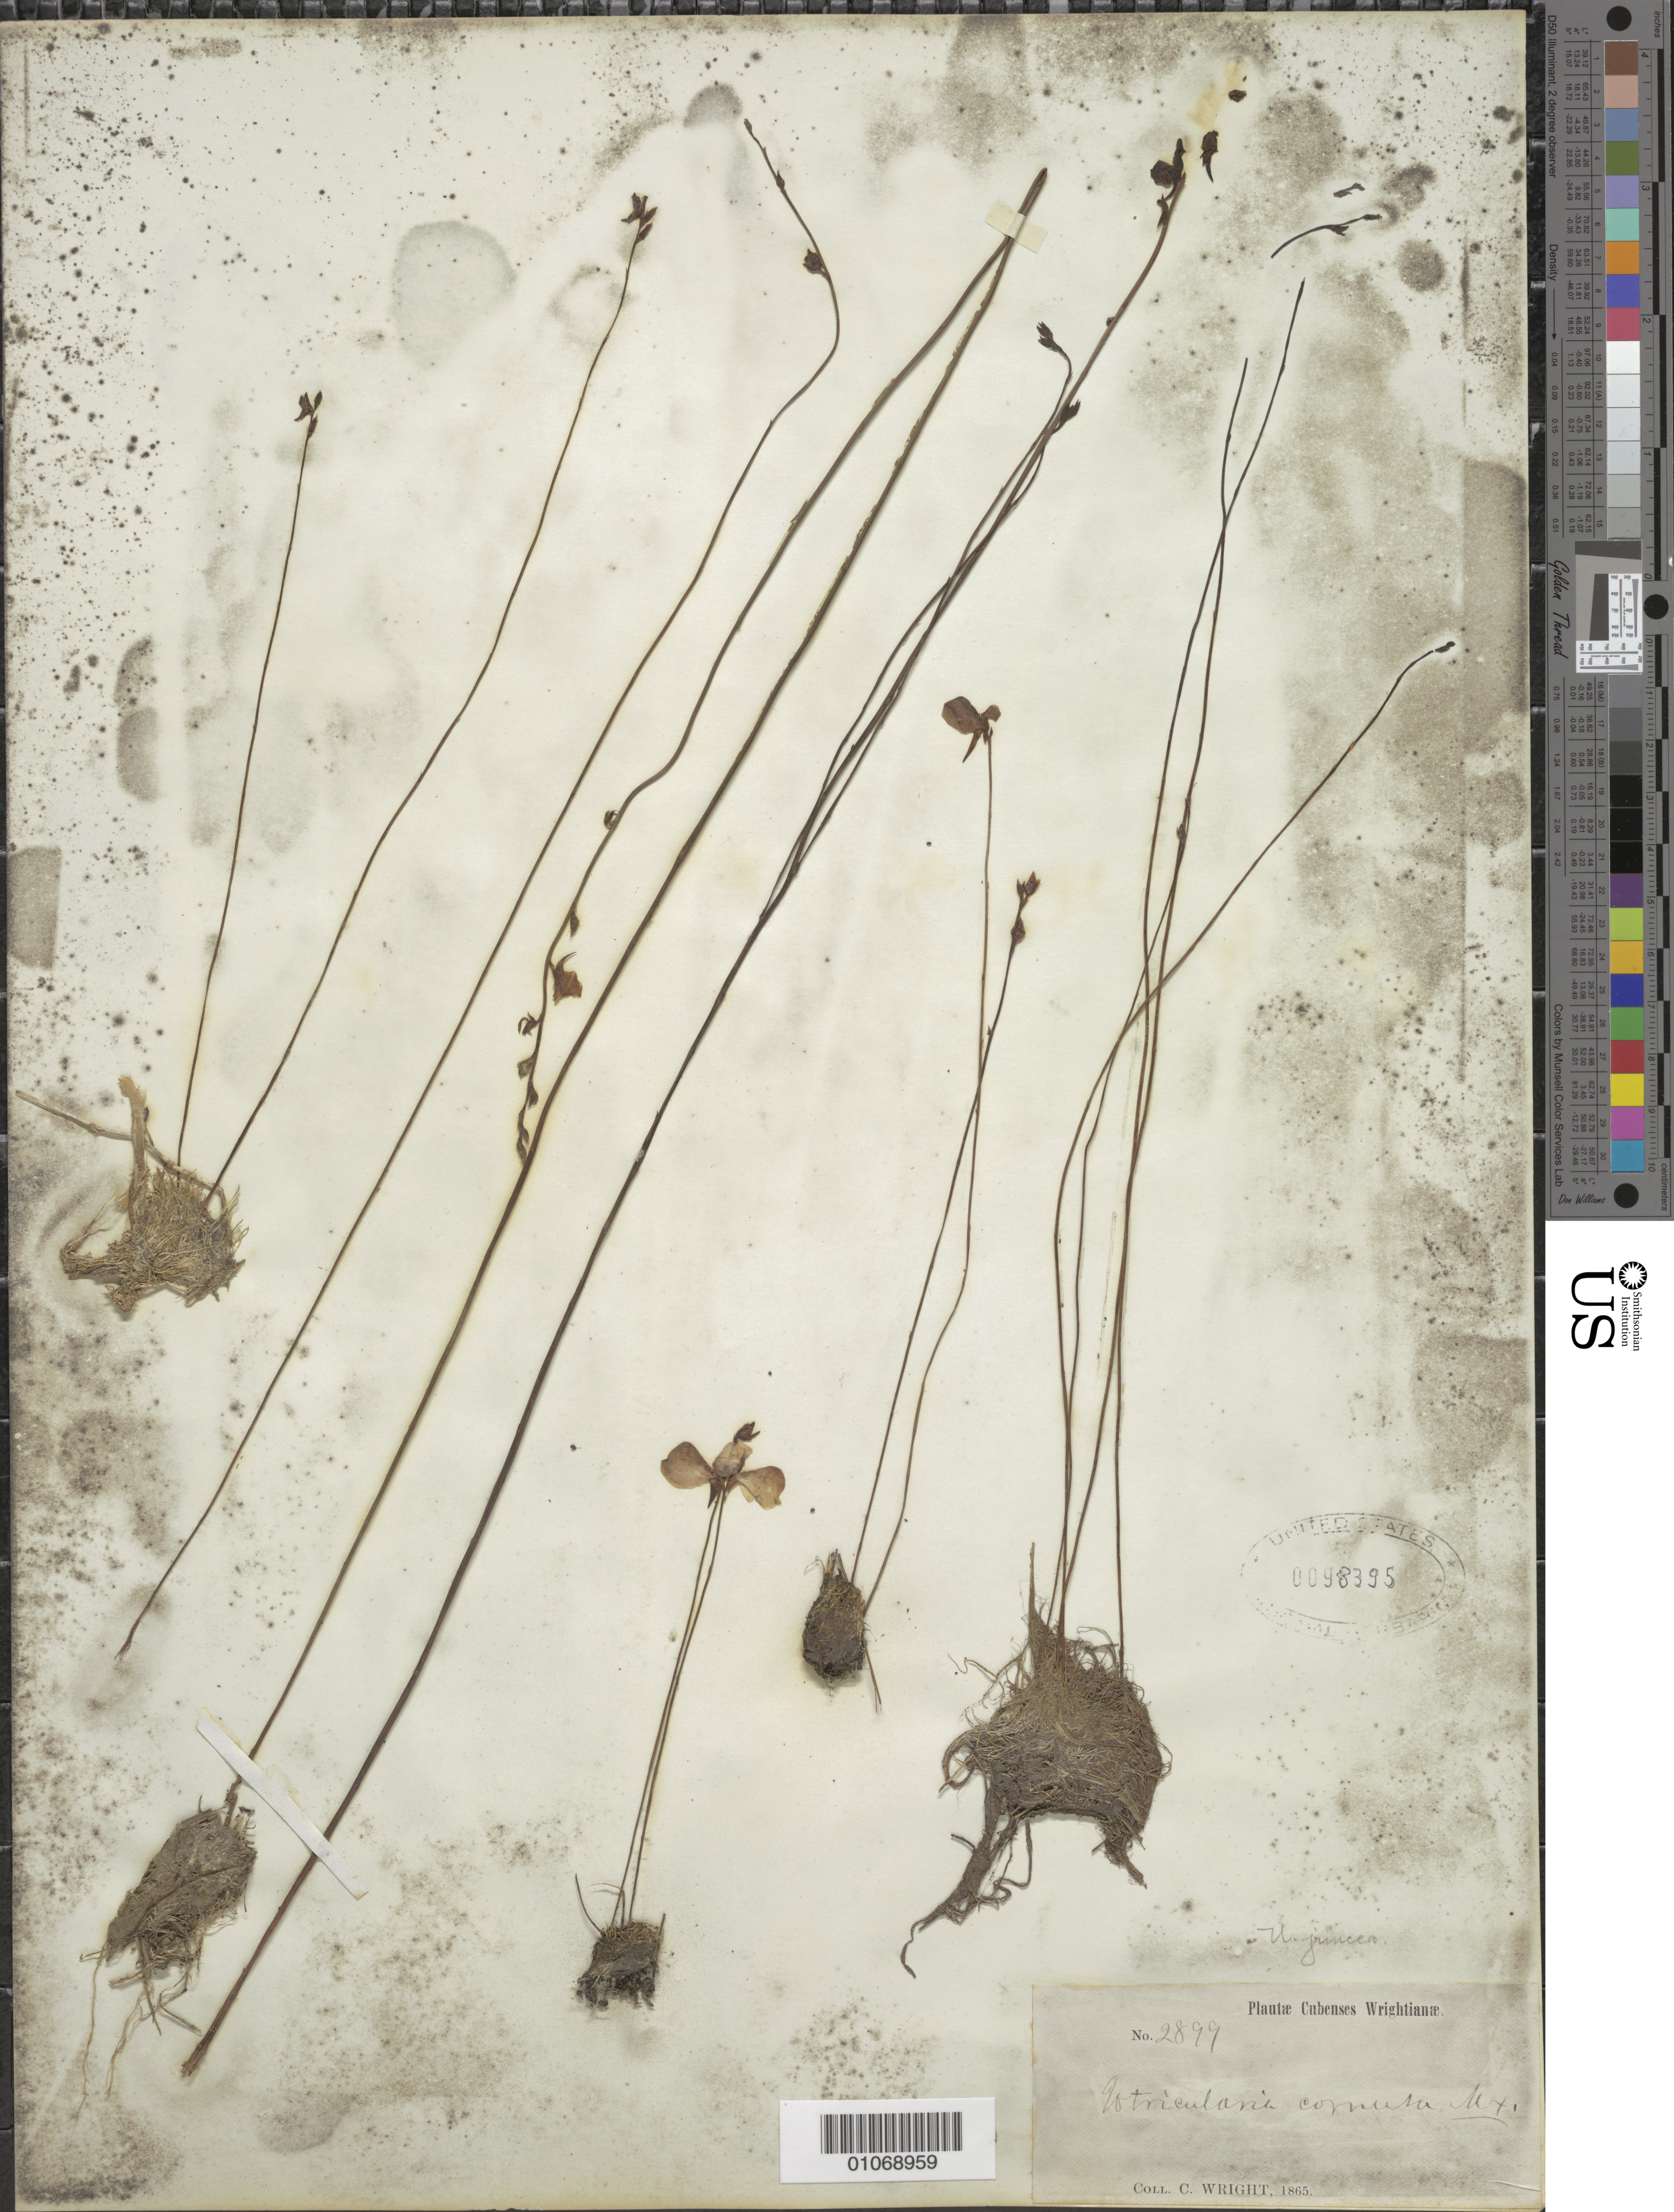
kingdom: Plantae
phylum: Tracheophyta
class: Magnoliopsida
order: Lamiales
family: Lentibulariaceae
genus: Utricularia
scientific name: Utricularia cornuta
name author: Michx.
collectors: C. Wright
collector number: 2899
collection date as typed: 01 Jan 1865 to 31 Dec 1865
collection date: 1865-01-01/1865-12-31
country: Cuba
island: Cuba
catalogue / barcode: US 98395